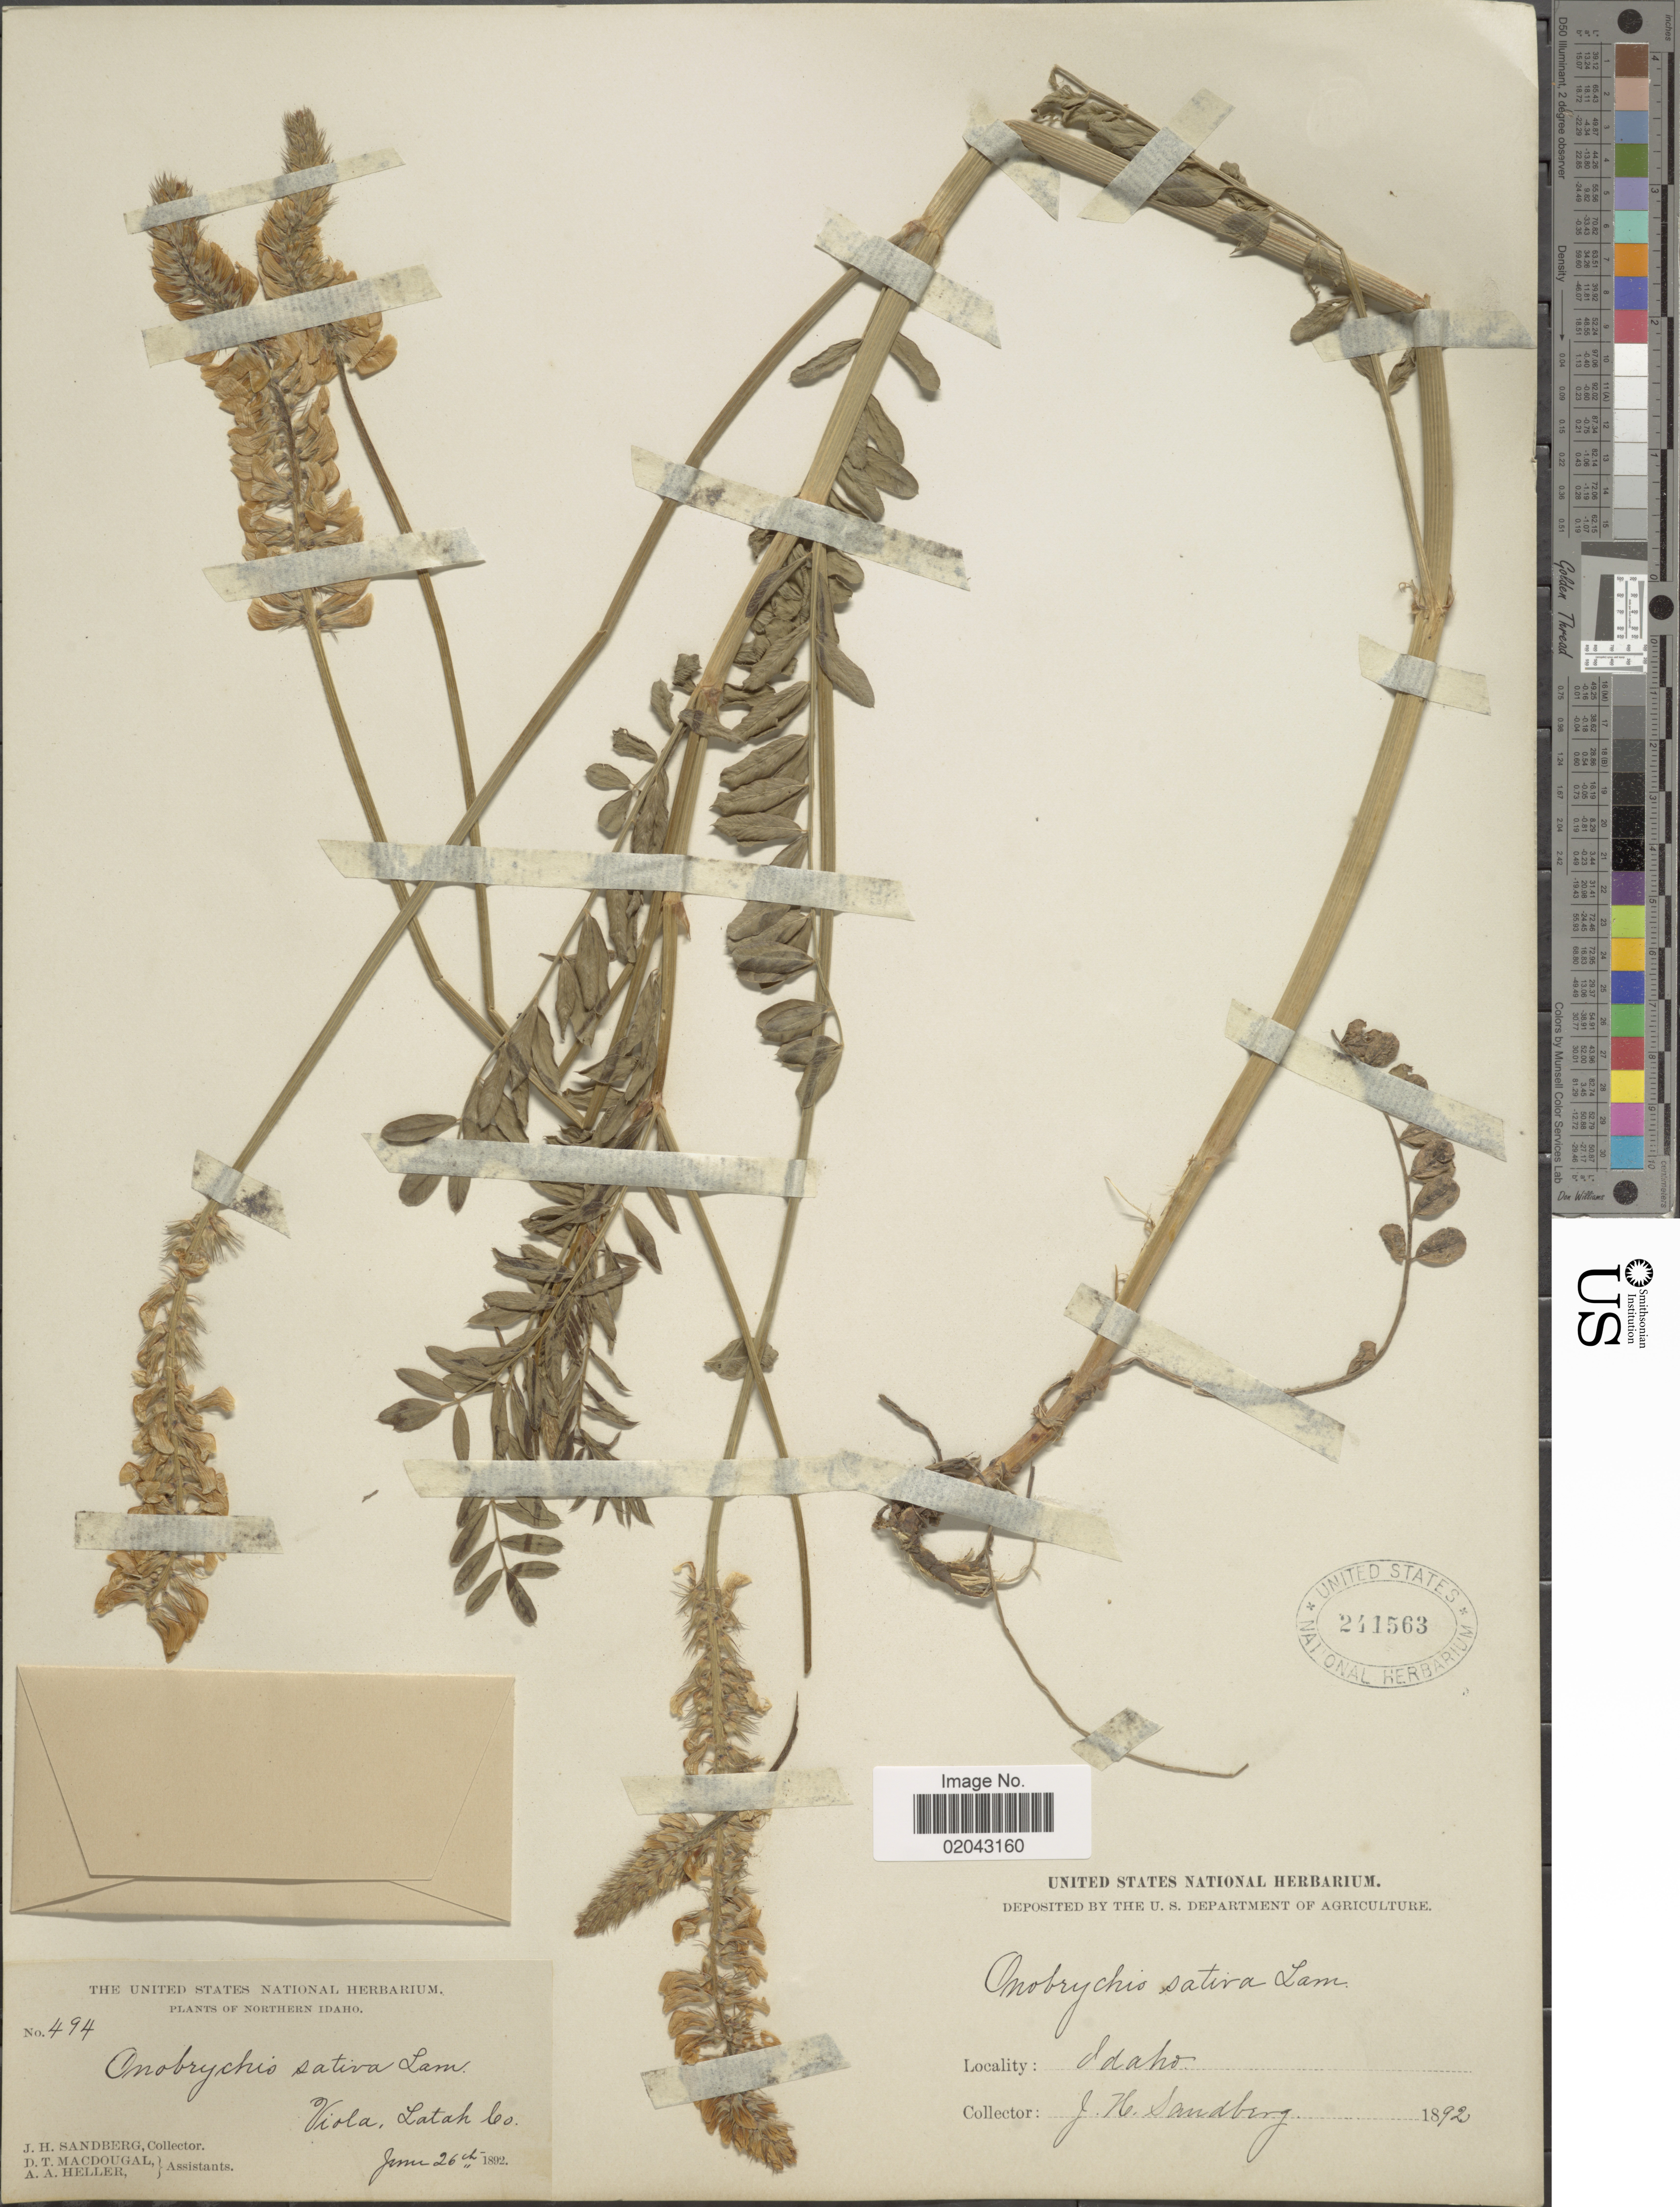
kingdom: Plantae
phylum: Tracheophyta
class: Magnoliopsida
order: Fabales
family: Fabaceae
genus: Onobrychis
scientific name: Onobrychis sativa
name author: Lam.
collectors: J. H. Sandberg, D. T. MacDougal & A. A. Heller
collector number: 494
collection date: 1892-06-26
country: United States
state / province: Idaho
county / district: Latah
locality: Viola, Northern Idaho.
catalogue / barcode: US 241563